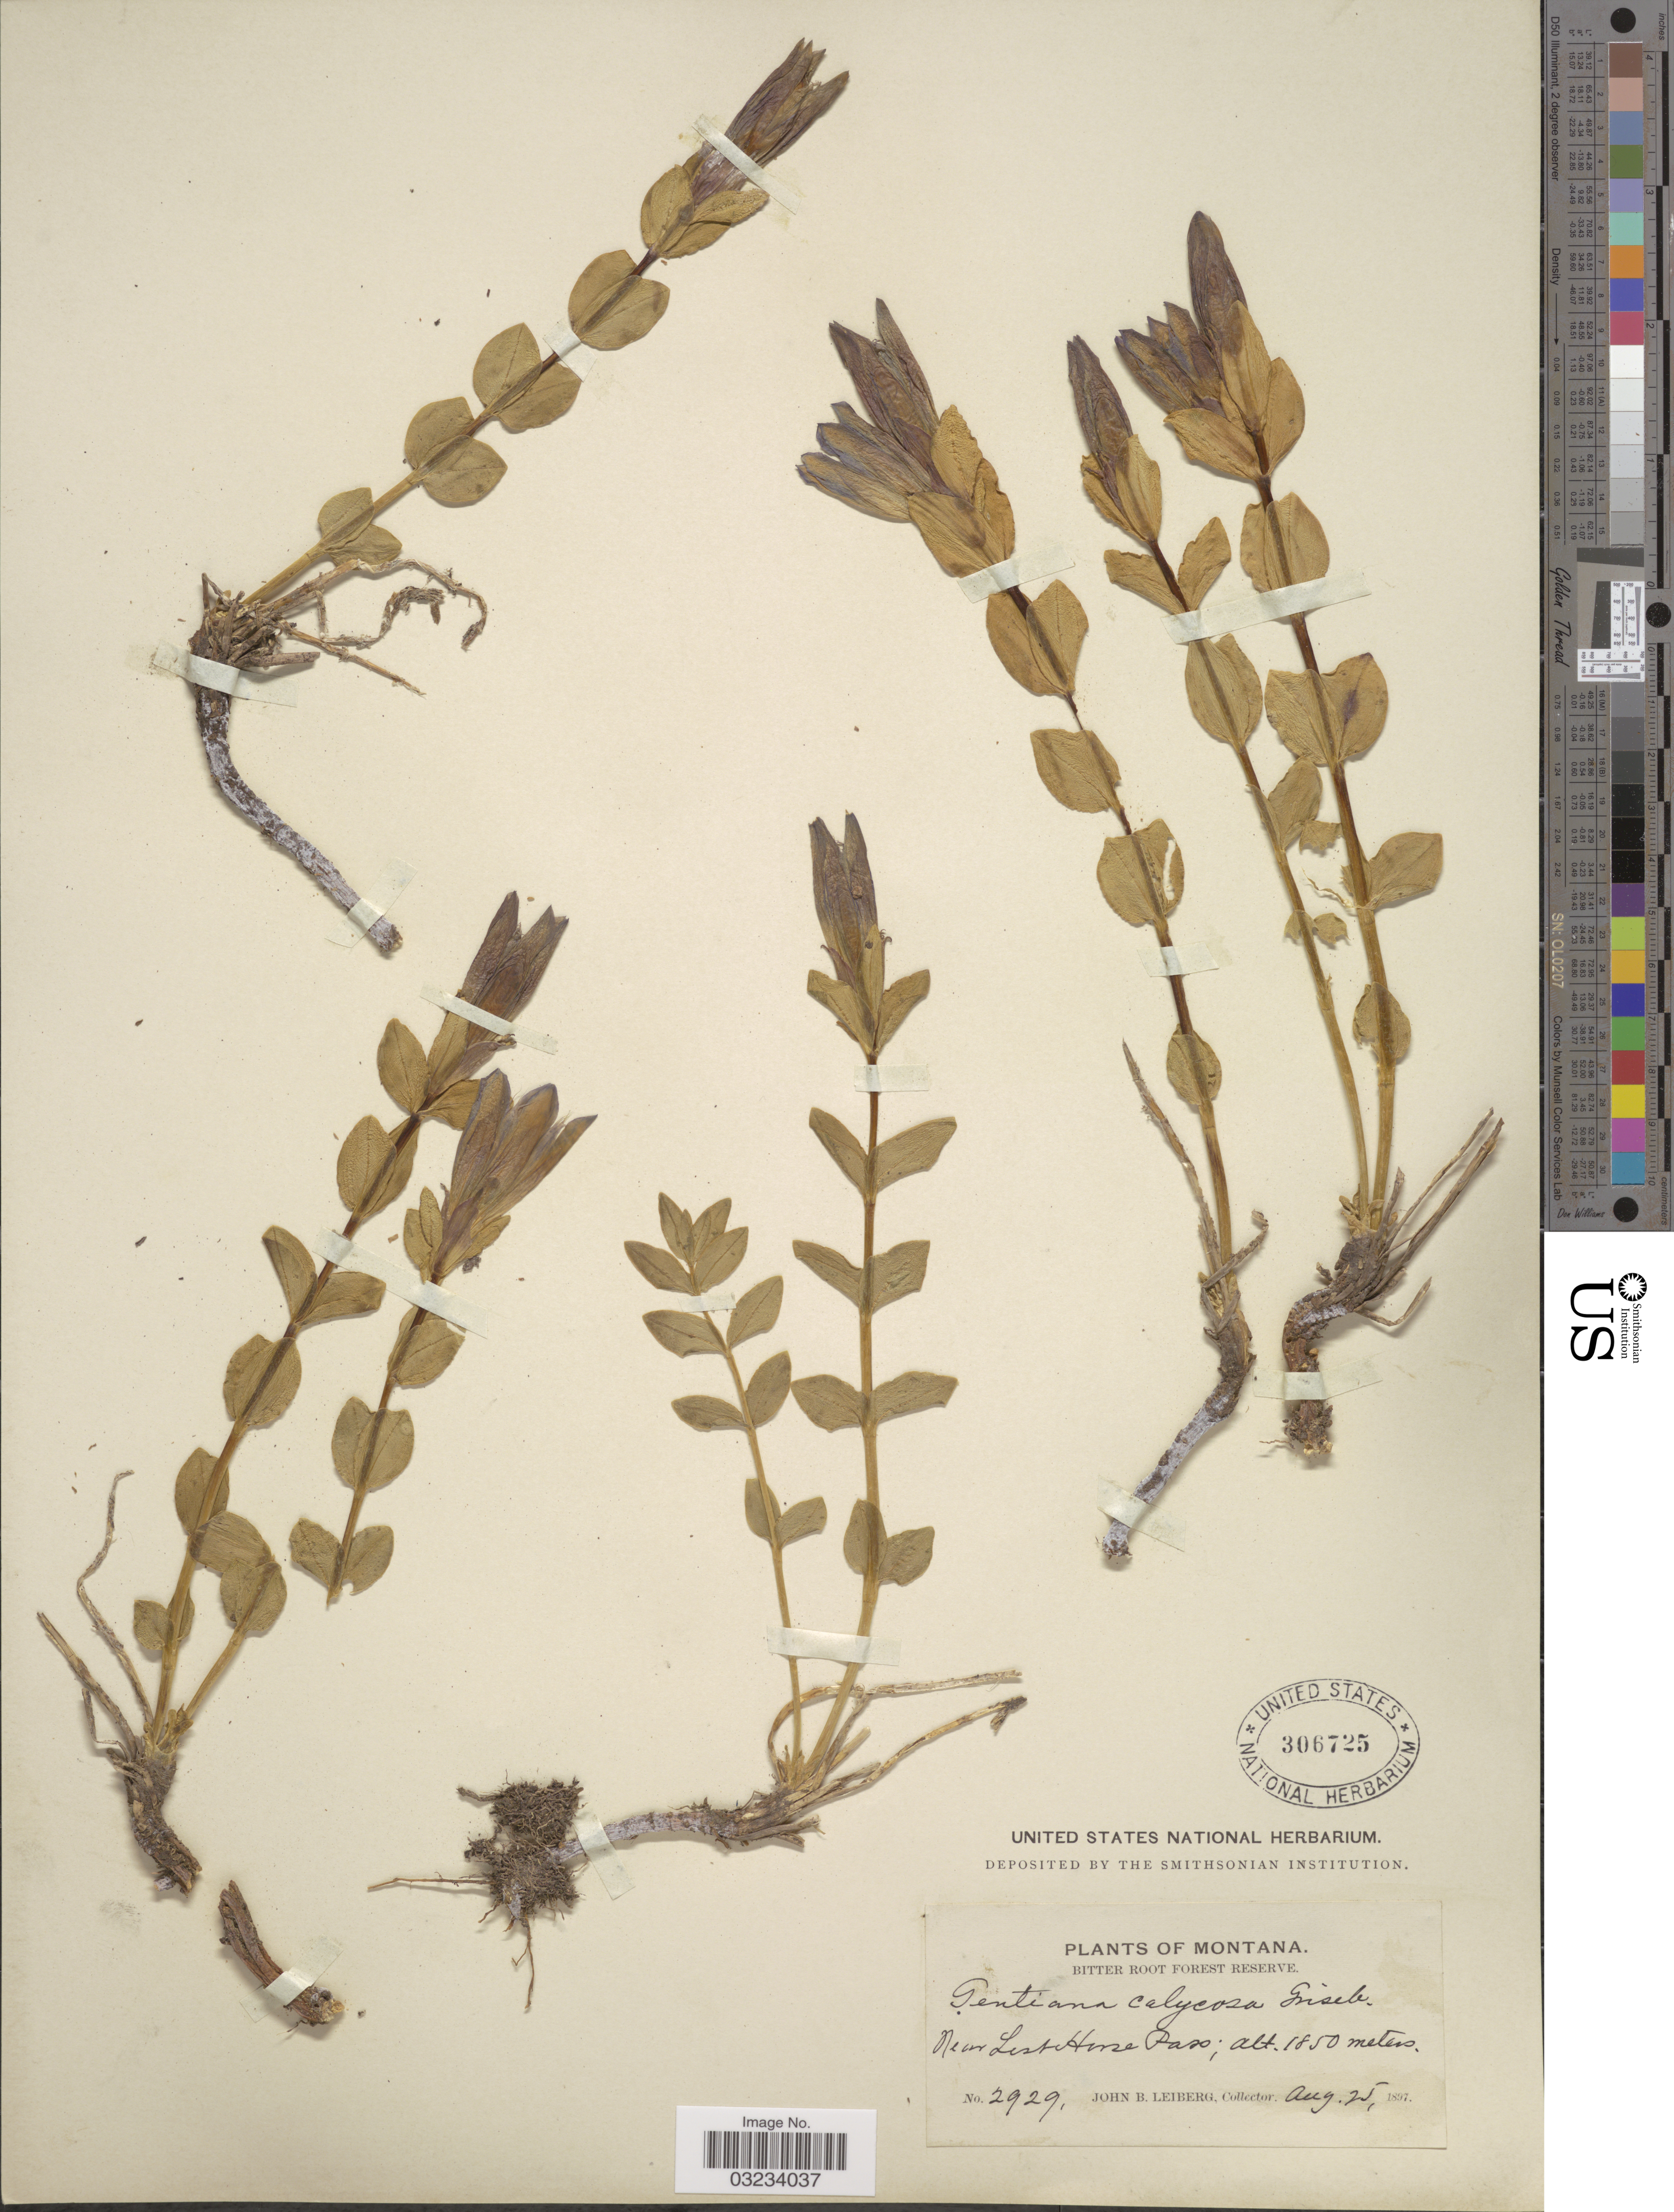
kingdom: Plantae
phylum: Tracheophyta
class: Magnoliopsida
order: Gentianales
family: Gentianaceae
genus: Gentiana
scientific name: Gentiana calycosa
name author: Griseb.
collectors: J. B. Leiberg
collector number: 2929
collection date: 1897-08-25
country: United States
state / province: Montana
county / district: Ravalli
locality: Bitter Root Forest Reserve, Near Lost Horse Paso.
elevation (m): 1850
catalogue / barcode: US 306725